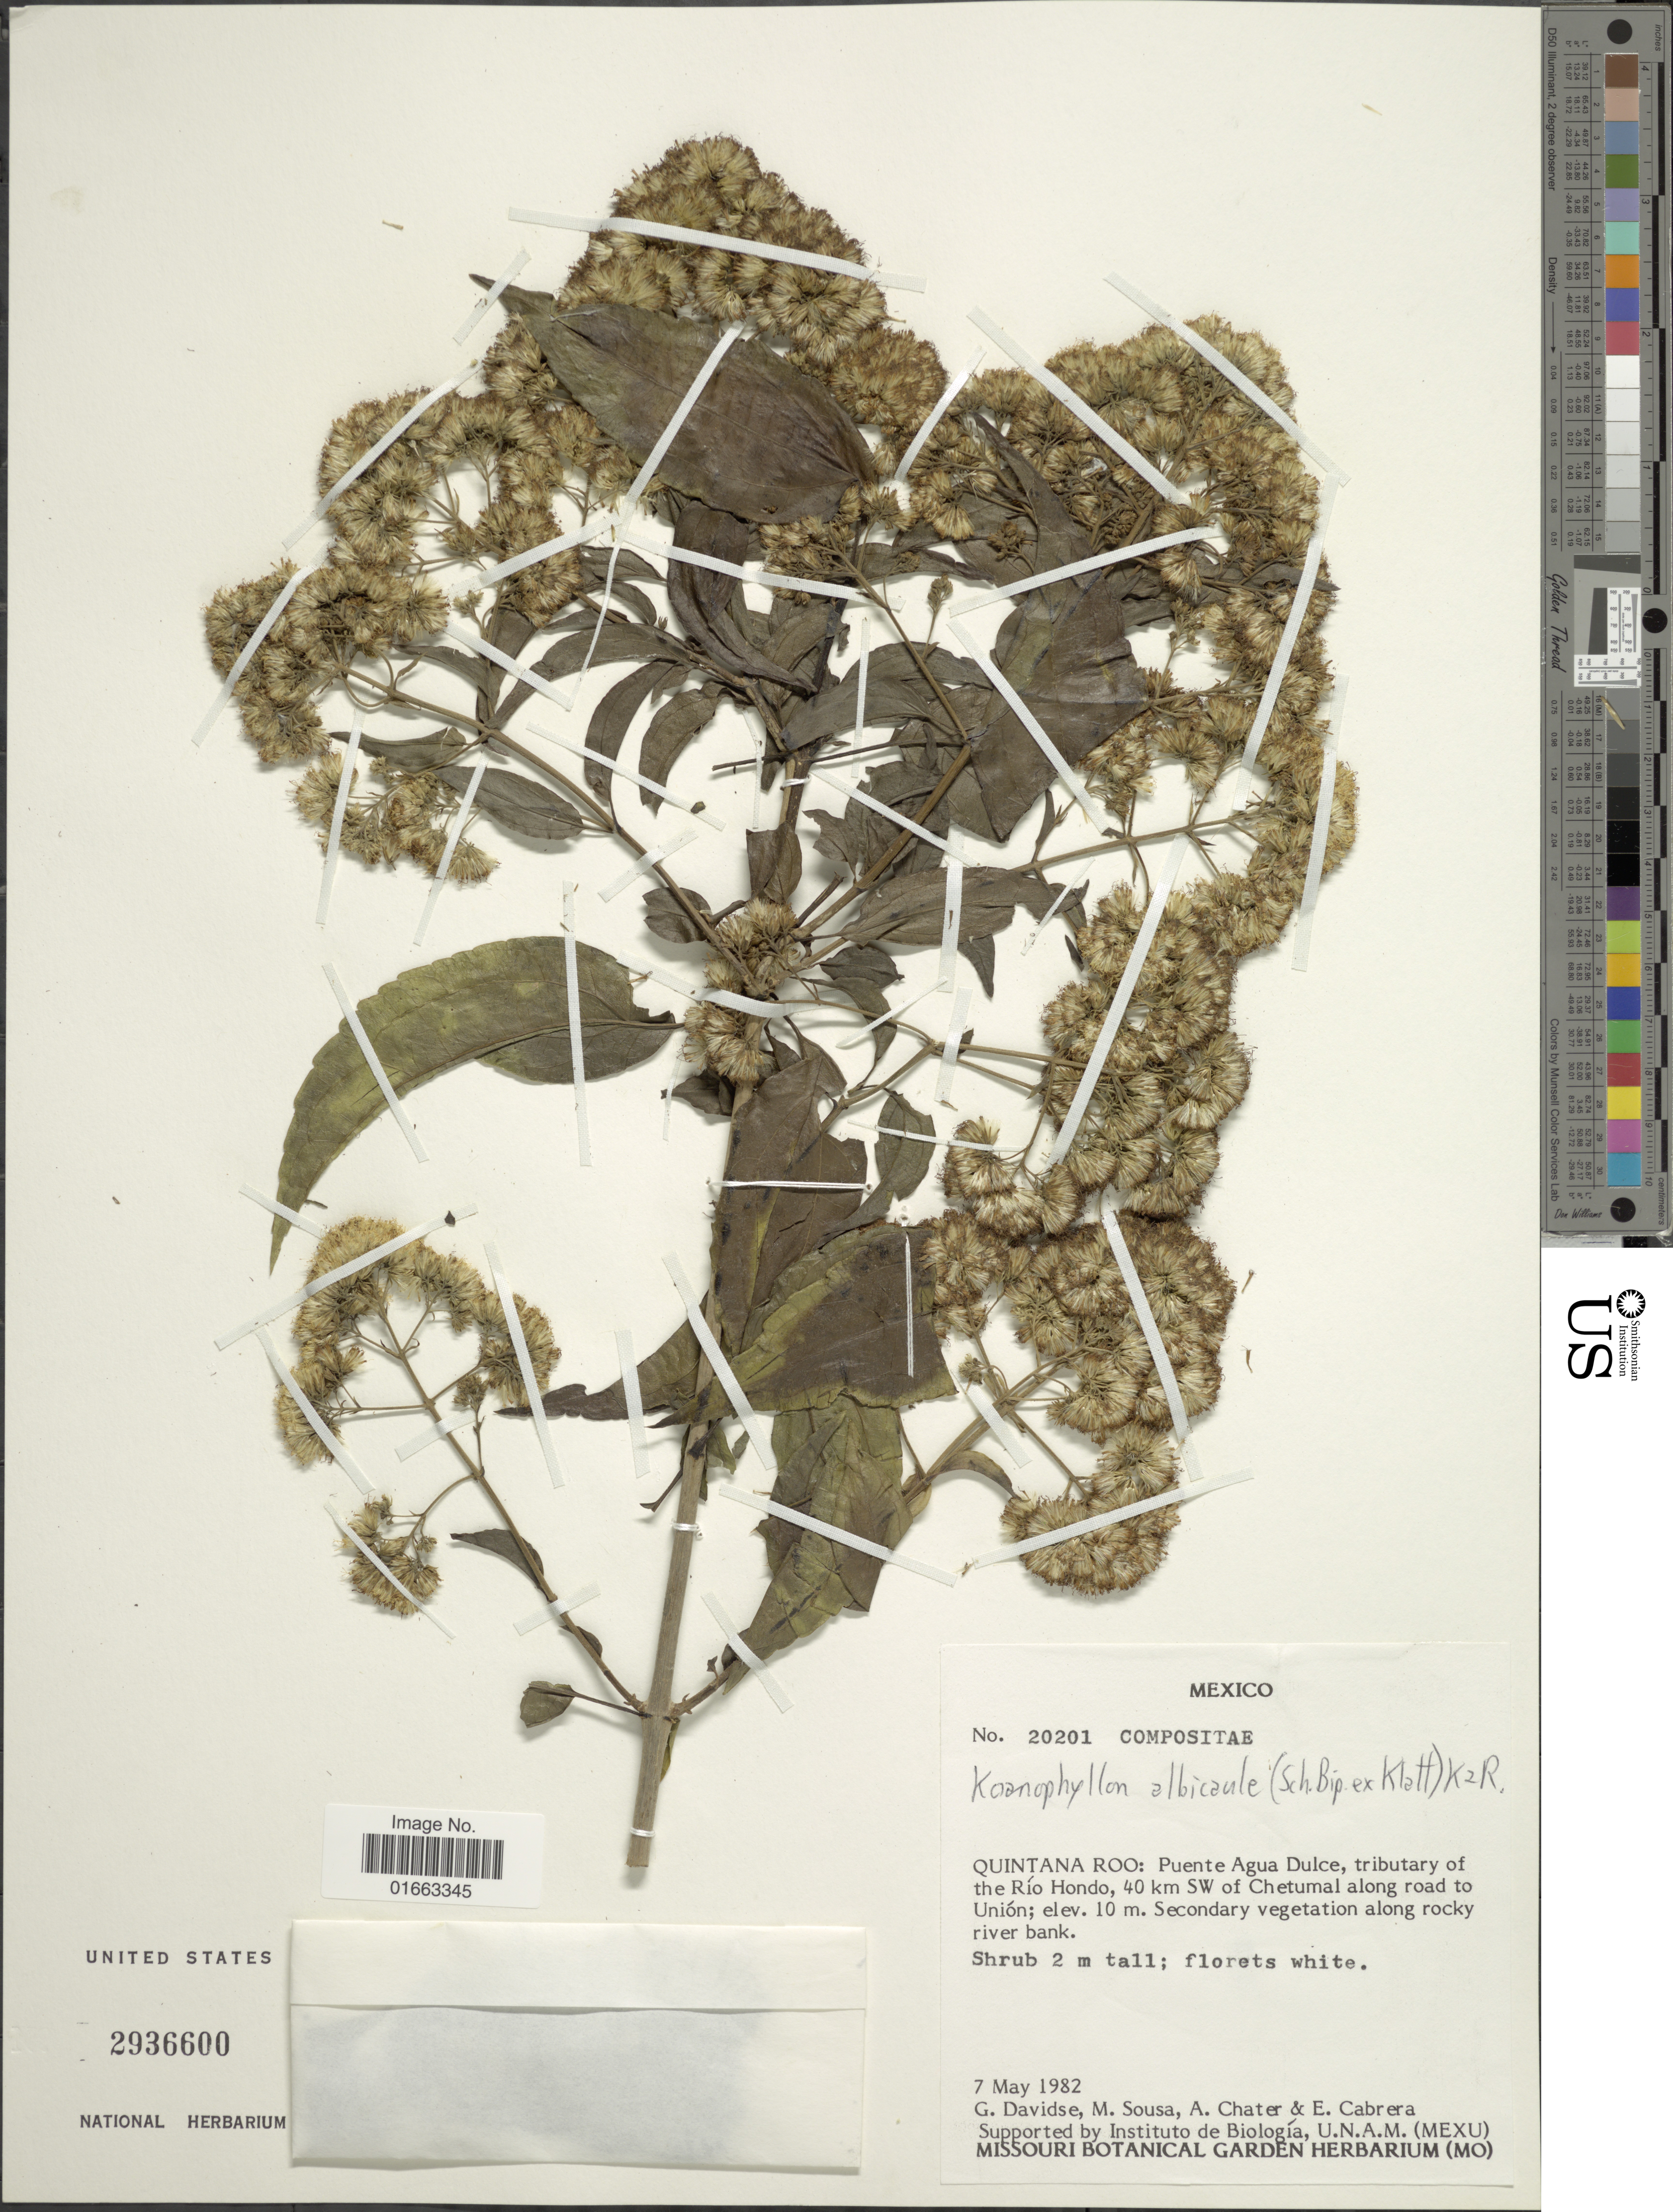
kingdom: Plantae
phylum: Tracheophyta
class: Magnoliopsida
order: Asterales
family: Asteraceae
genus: Koanophyllon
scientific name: Koanophyllon albicaule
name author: (Sch. Bip. ex Klatt) R.M. King & H. Rob.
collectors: G. Davidse, M. Sousa, A. O. Chater & E. Cabrera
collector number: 20201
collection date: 1982-05-07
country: Mexico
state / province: Quintana Roo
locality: Puente Agua Dulce, tributary of the Río Hondo, 40 km SW of Chetumal along road to Unión, secondary vegetation along rocky river bank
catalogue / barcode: US 2936600